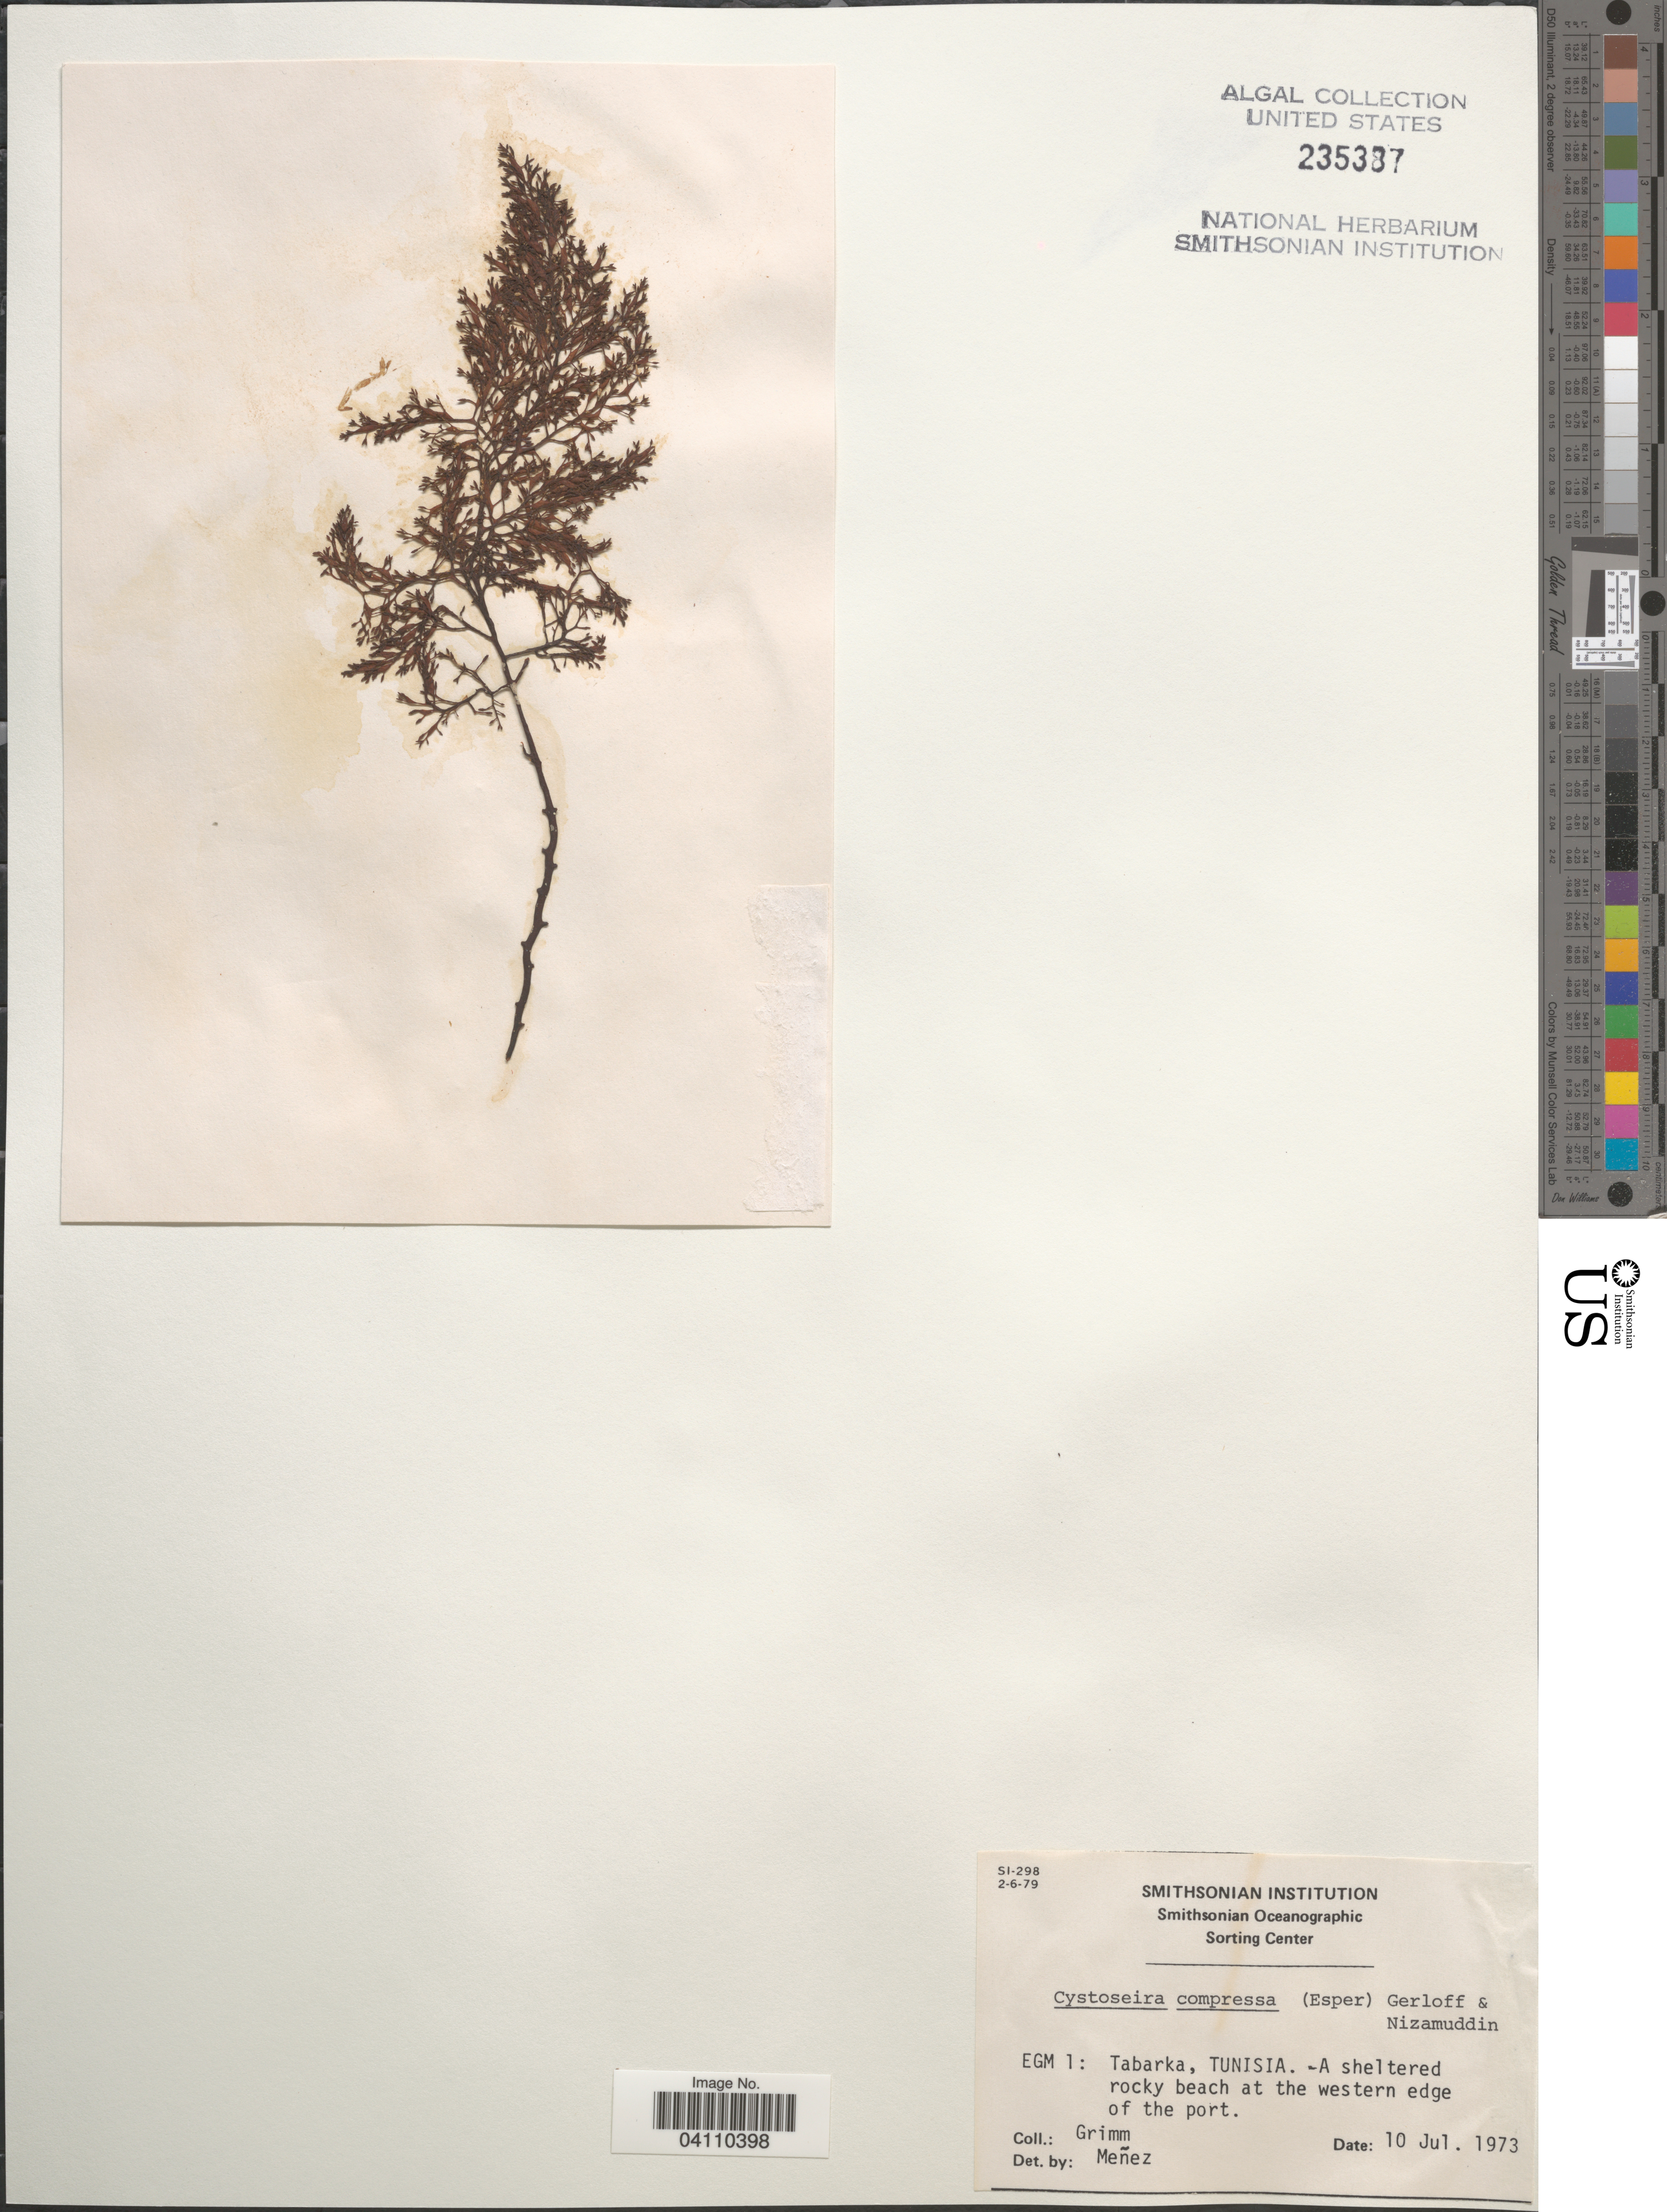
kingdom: Chromista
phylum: Ochrophyta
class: Phaeophyceae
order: Fucales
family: Sargassaceae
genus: Cystoseira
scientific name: Cystoseira compressa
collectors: Grimm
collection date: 1973-07-10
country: Tunisia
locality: EGM 1: Tabarka, Tunisia. A sheltered rocky beach at the western edge of the port.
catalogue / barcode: US 235387